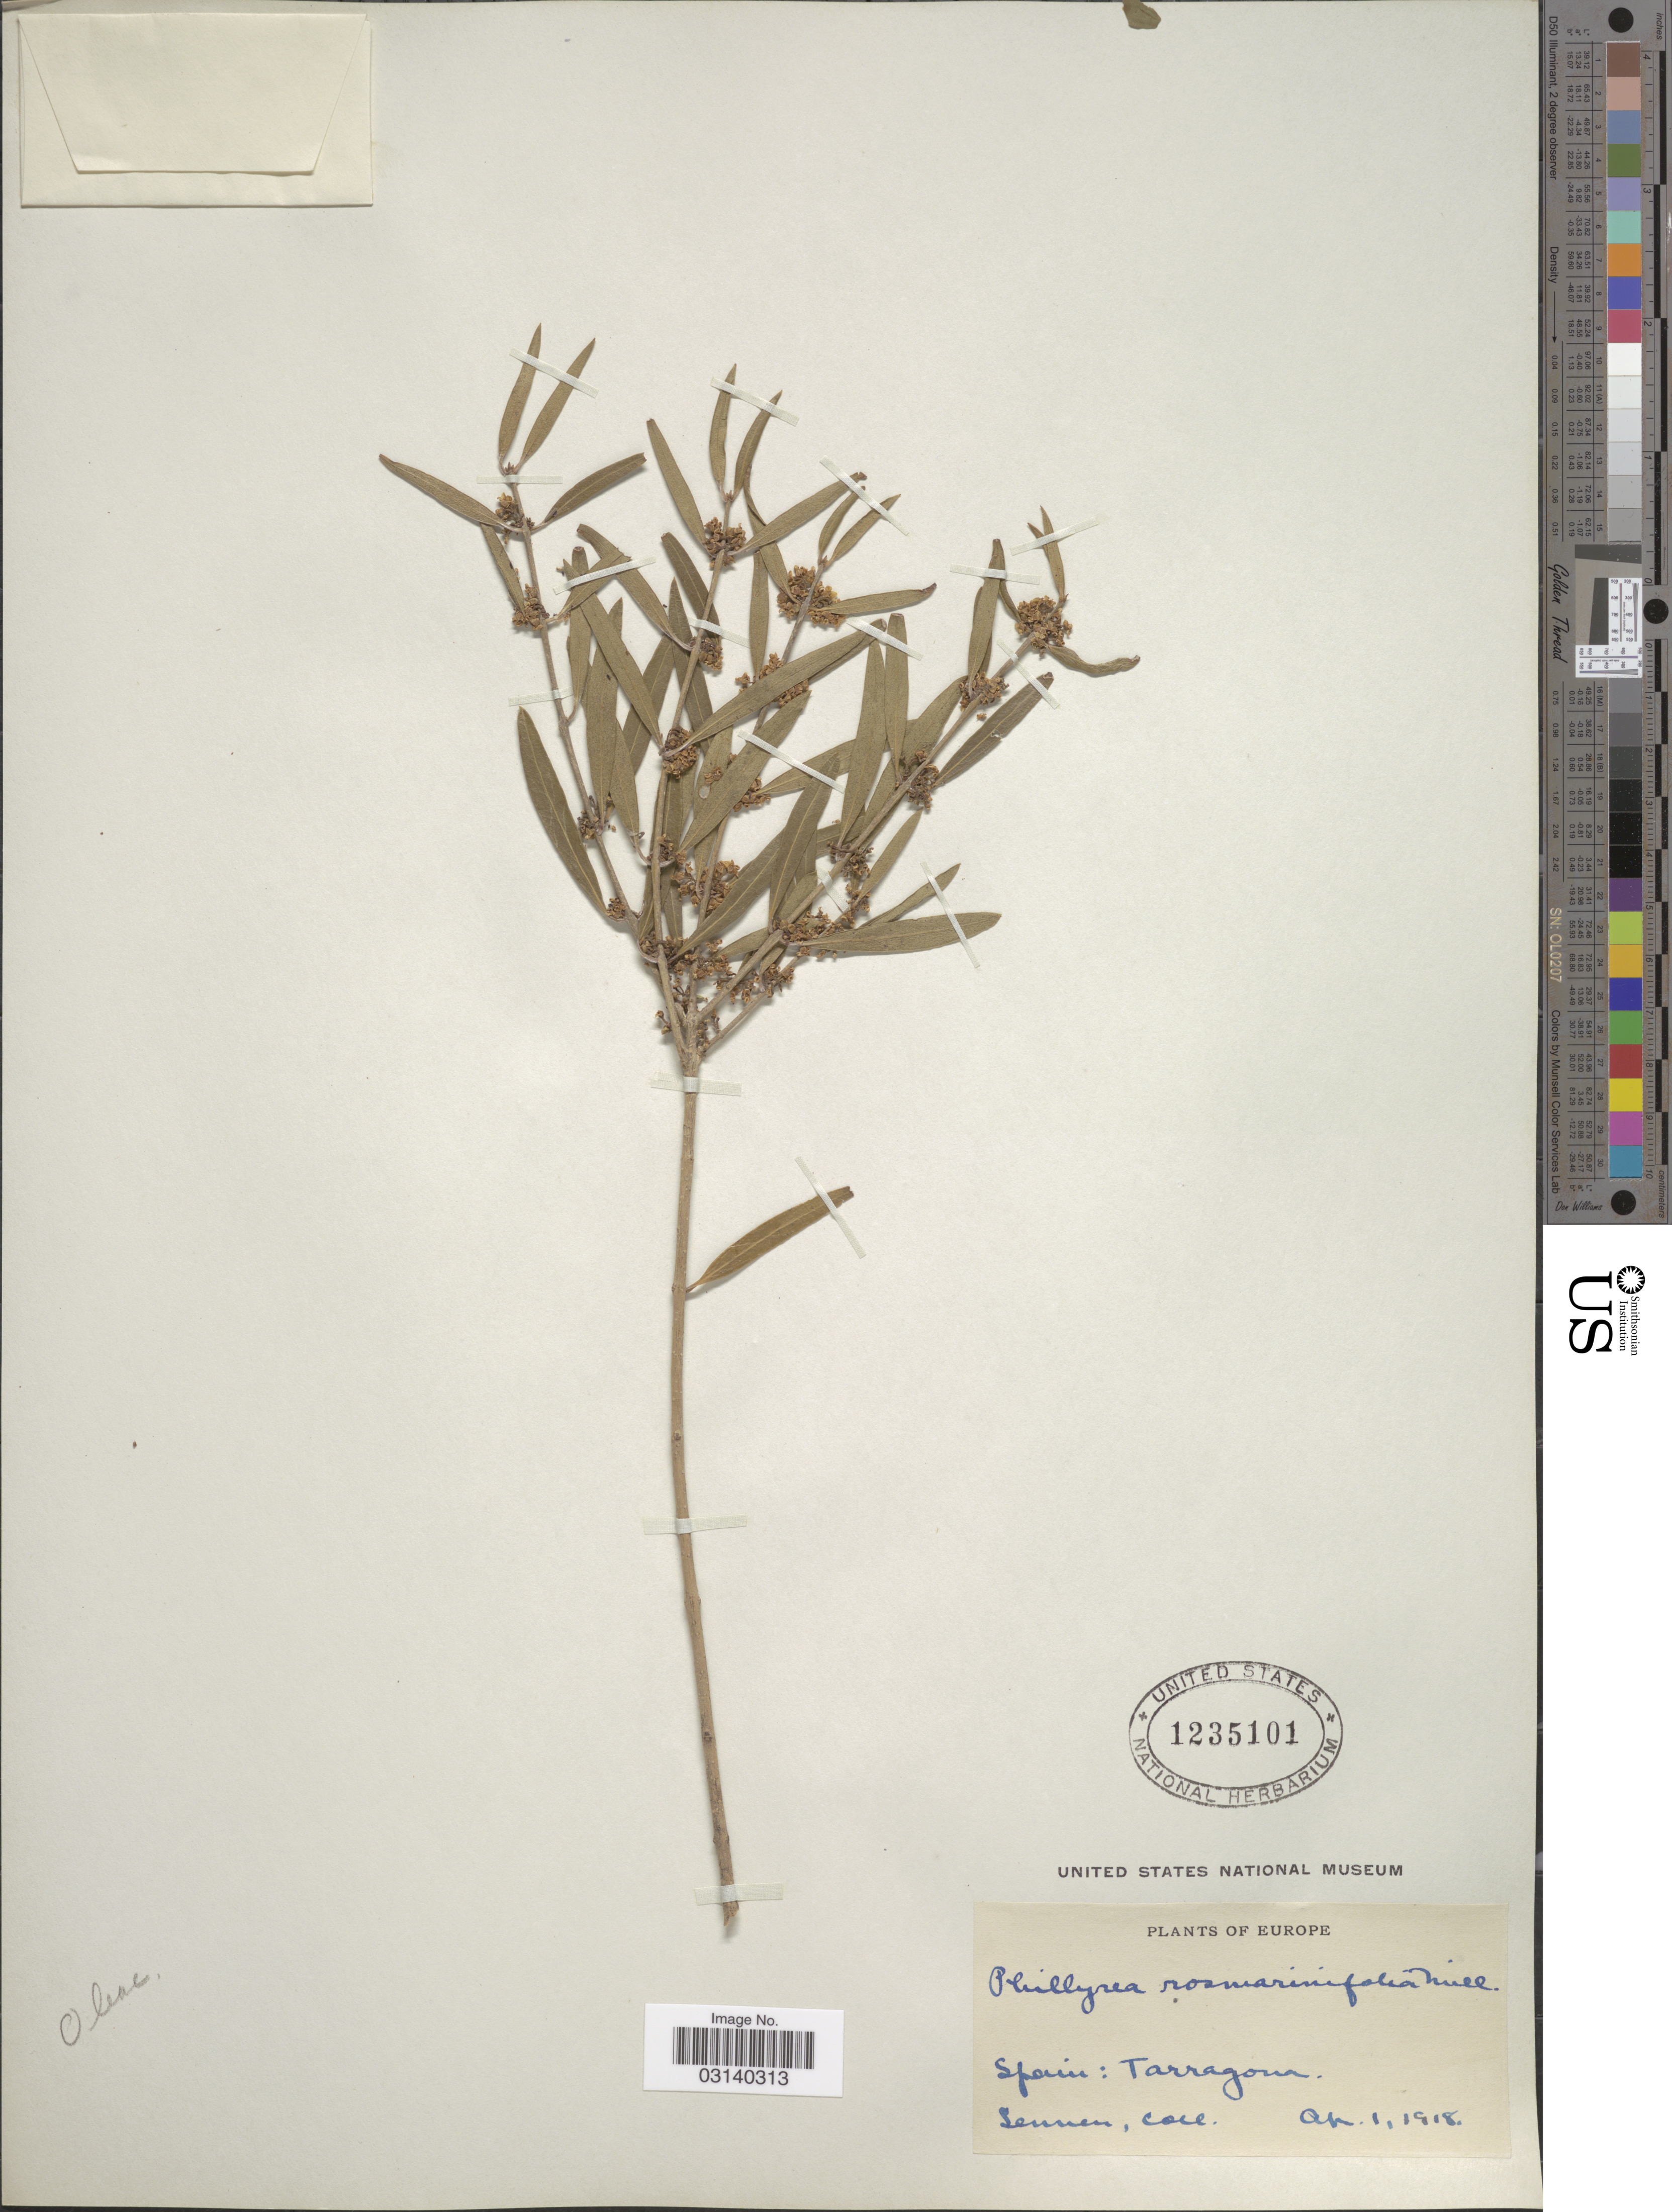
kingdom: Plantae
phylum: Tracheophyta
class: Magnoliopsida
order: Lamiales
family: Oleaceae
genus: Phillyrea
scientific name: Phillyrea rosmarinifolia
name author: Mill.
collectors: E. Sennen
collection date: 1918-04-01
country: Spain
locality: Tarragona. Europe.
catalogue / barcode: US 1235101